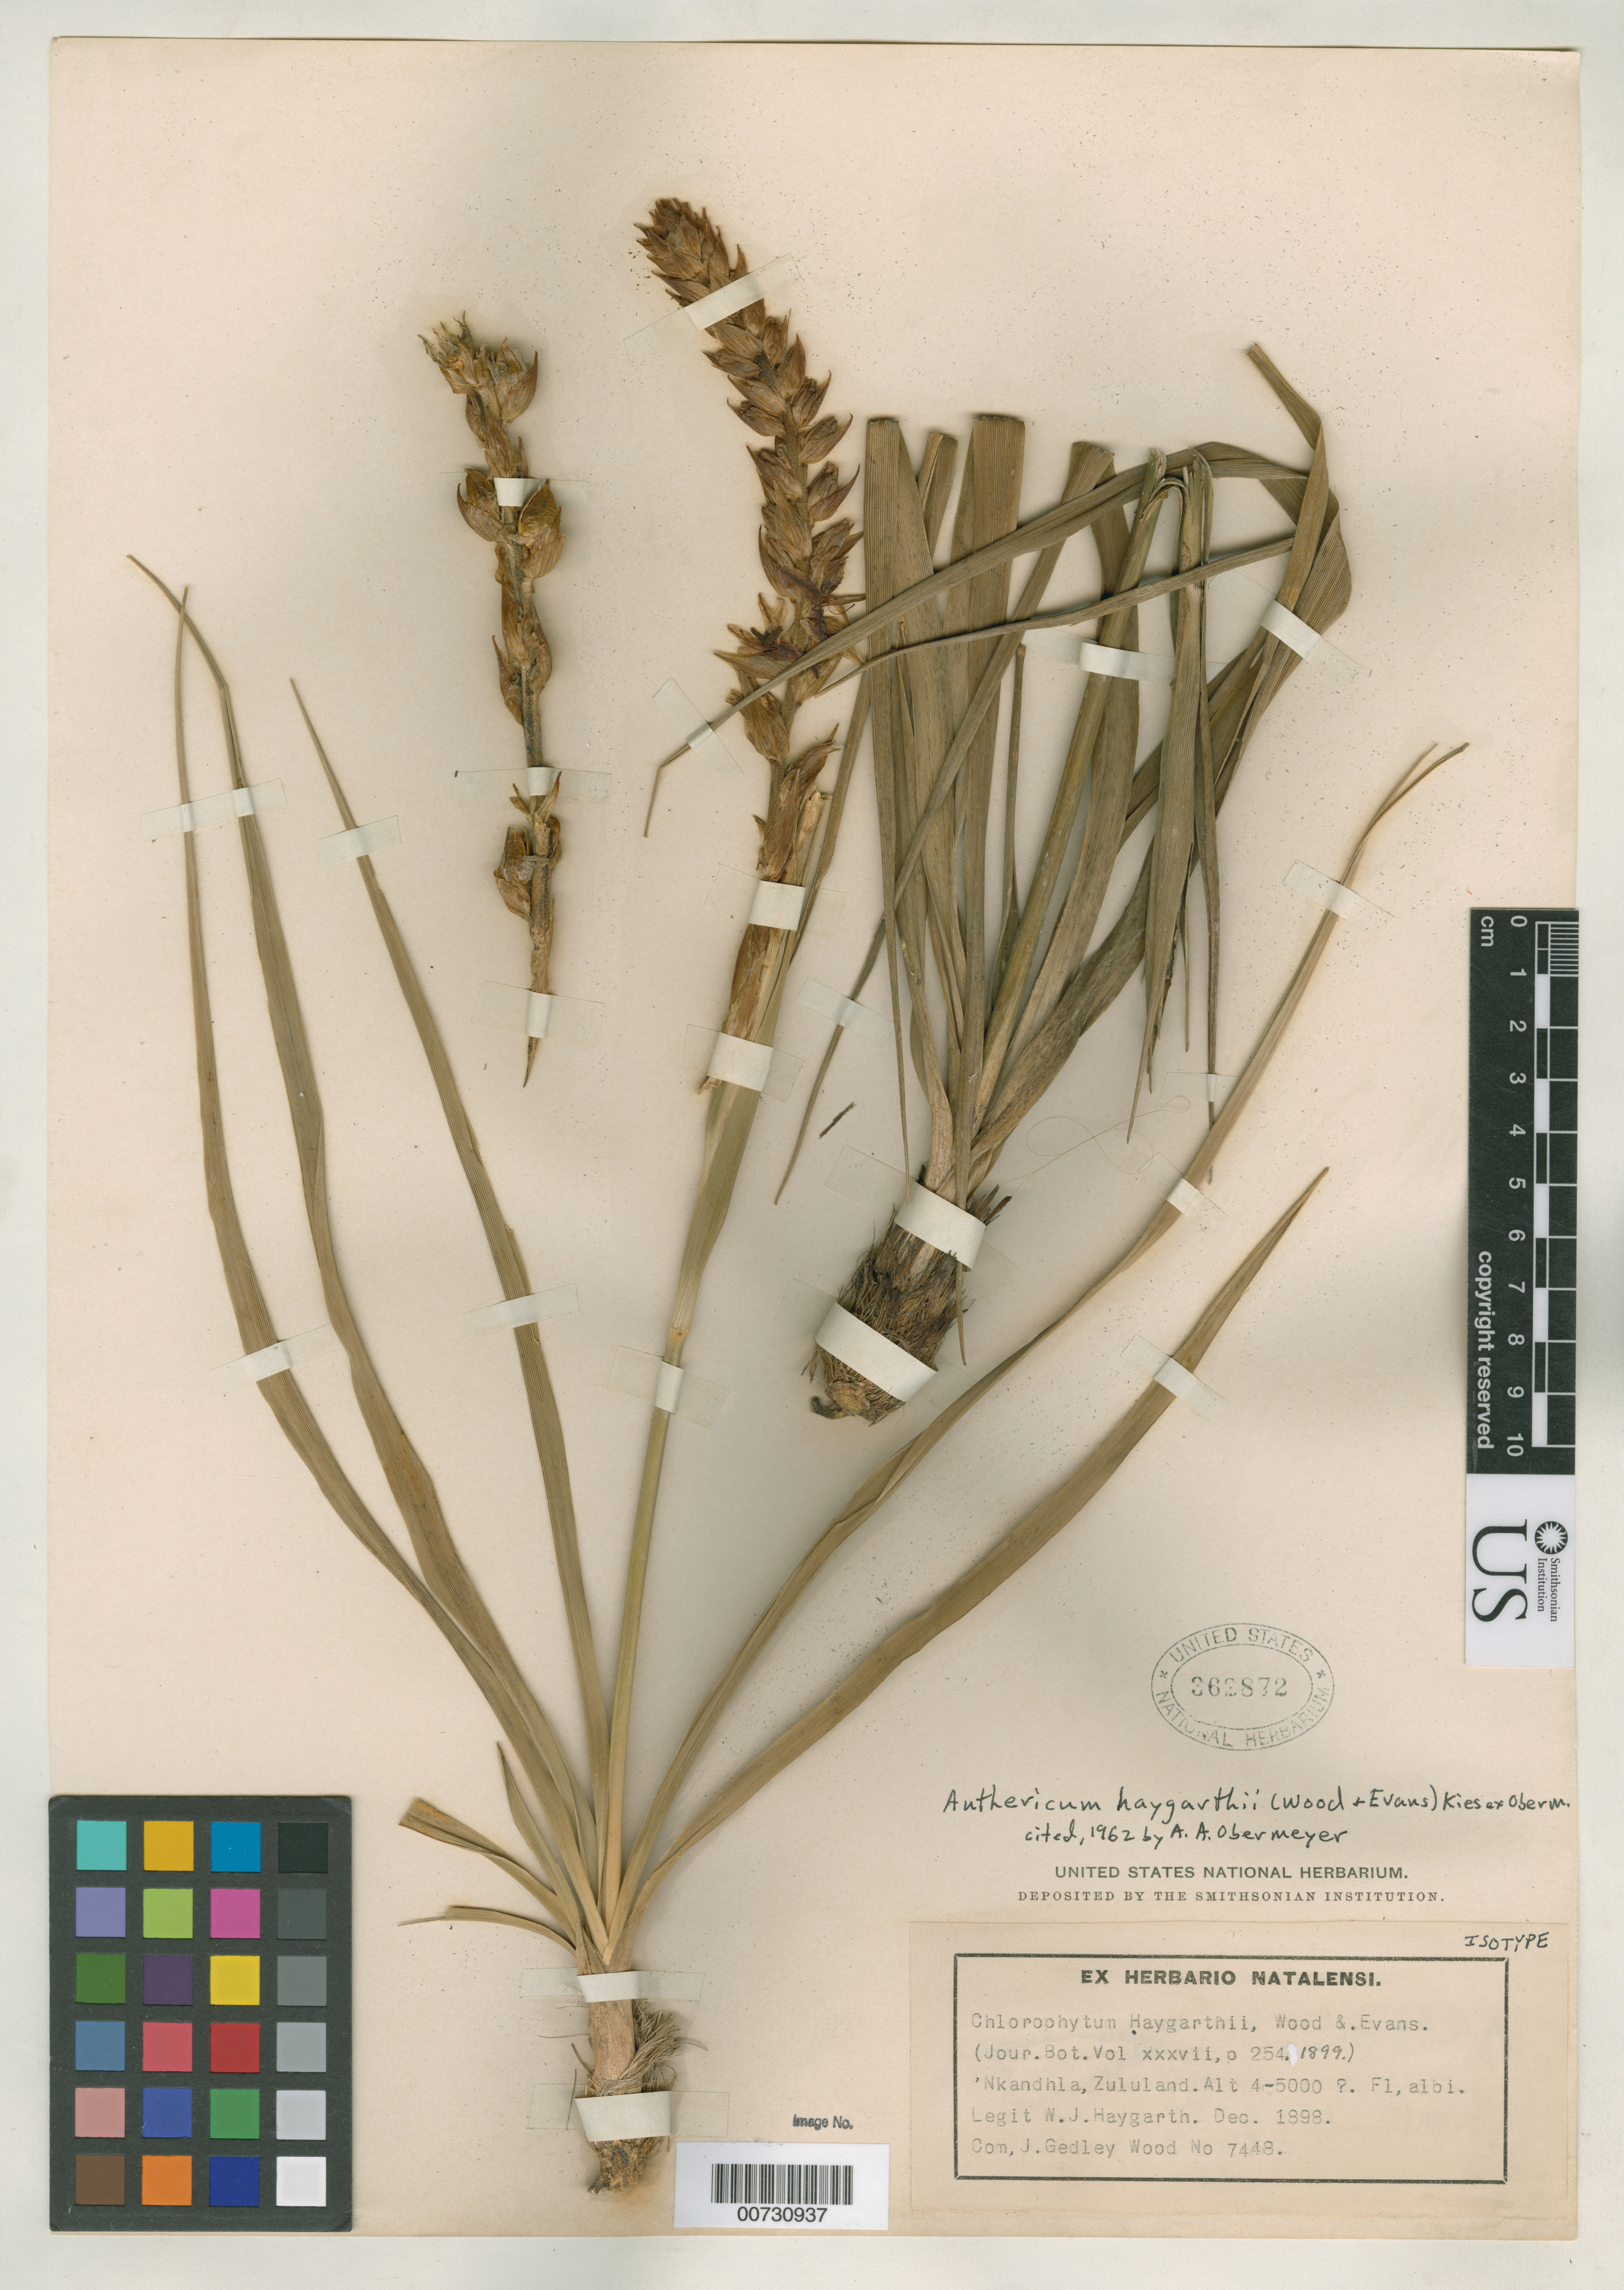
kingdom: Plantae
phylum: Tracheophyta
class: Liliopsida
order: Asparagales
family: Asparagaceae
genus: Chlorophytum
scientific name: Chlorophytum haygarthii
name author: J.M. Wood & M.S. Evans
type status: Isotype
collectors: W. Haygarth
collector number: Wood 7448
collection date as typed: Dec 1898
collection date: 1898-12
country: South Africa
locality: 'Nkandhla, Zululand.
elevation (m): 1219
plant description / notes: Collection (but not US sheet) cited 1962 by A.A. Obermeyer, Bothalia 7: 689.; "Legit W.J. Haygarth... Com, J. Gedley (sic., for Medley) Wood No 7448"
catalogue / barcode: US 362872